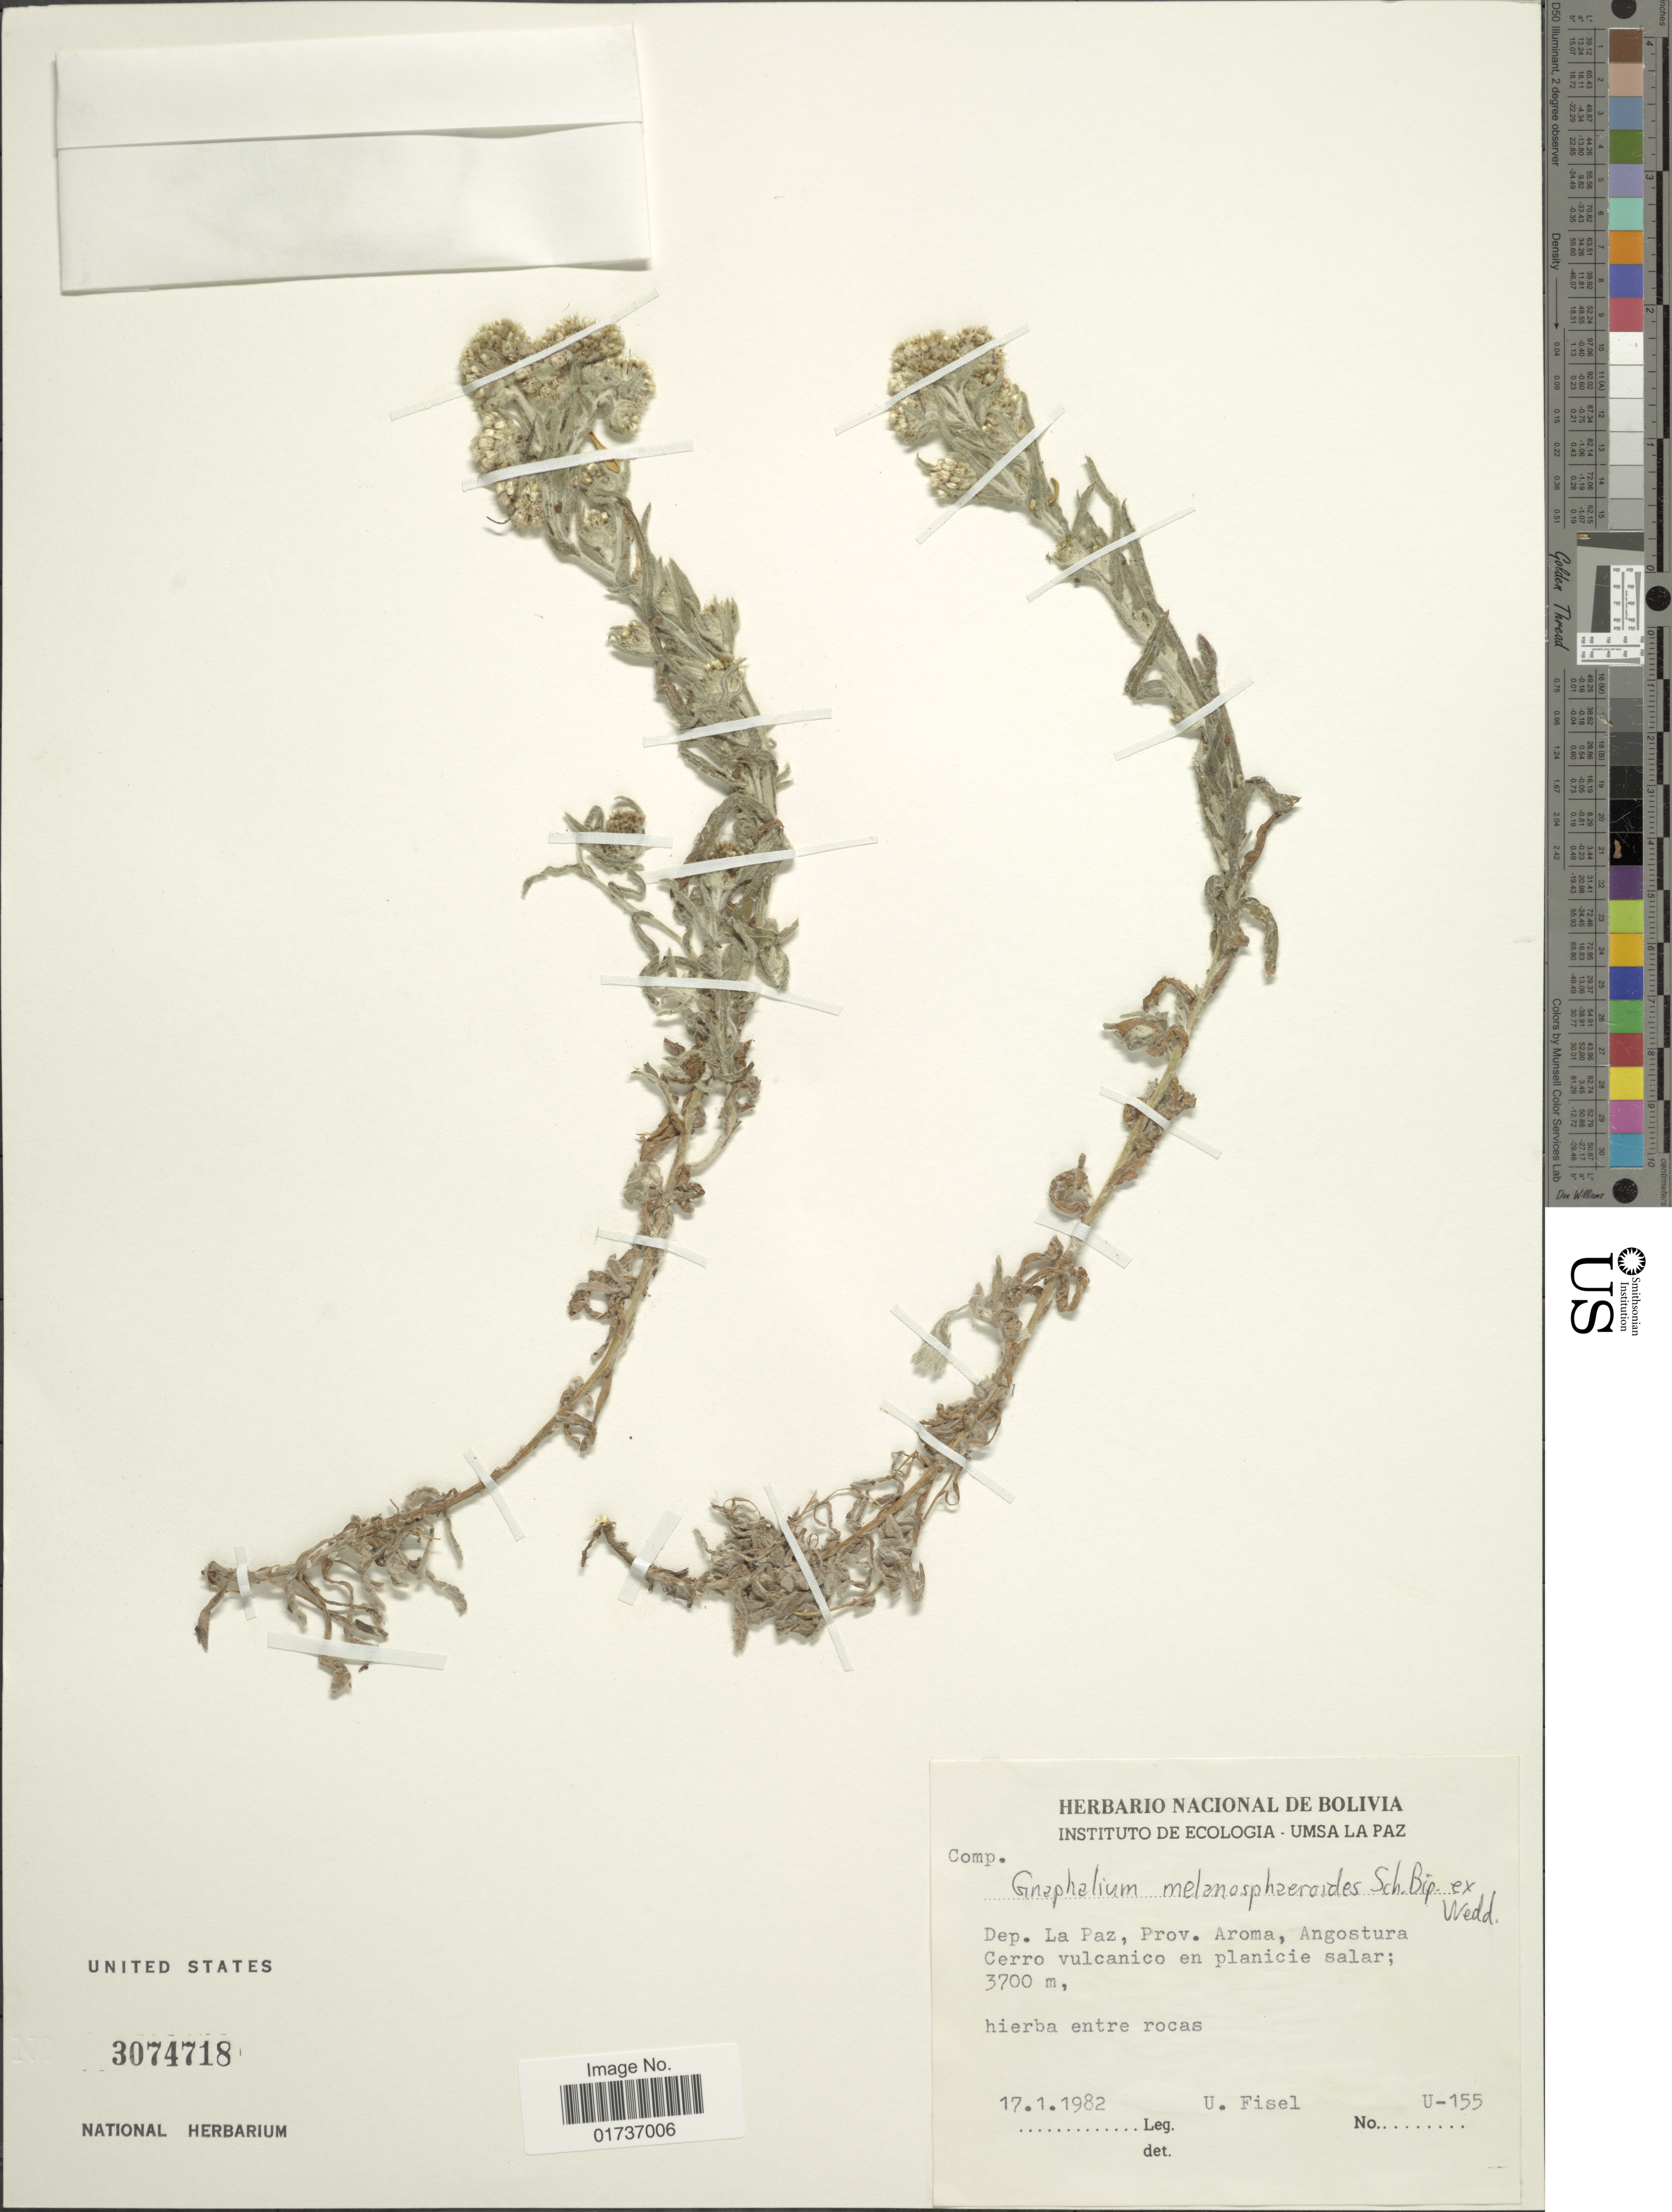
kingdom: Plantae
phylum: Tracheophyta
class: Magnoliopsida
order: Asterales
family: Asteraceae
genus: Gnaphalium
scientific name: Gnaphalium melanosphaeroides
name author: Sch. Bip. & Wedd.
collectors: U. Fisel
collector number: U-155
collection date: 1982-01-17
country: Bolivia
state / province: La Paz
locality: Dep. La Paz, prov. Aroma, Angostura Cerro vulcanico en planicie salari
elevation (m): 3700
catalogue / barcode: US 3074718